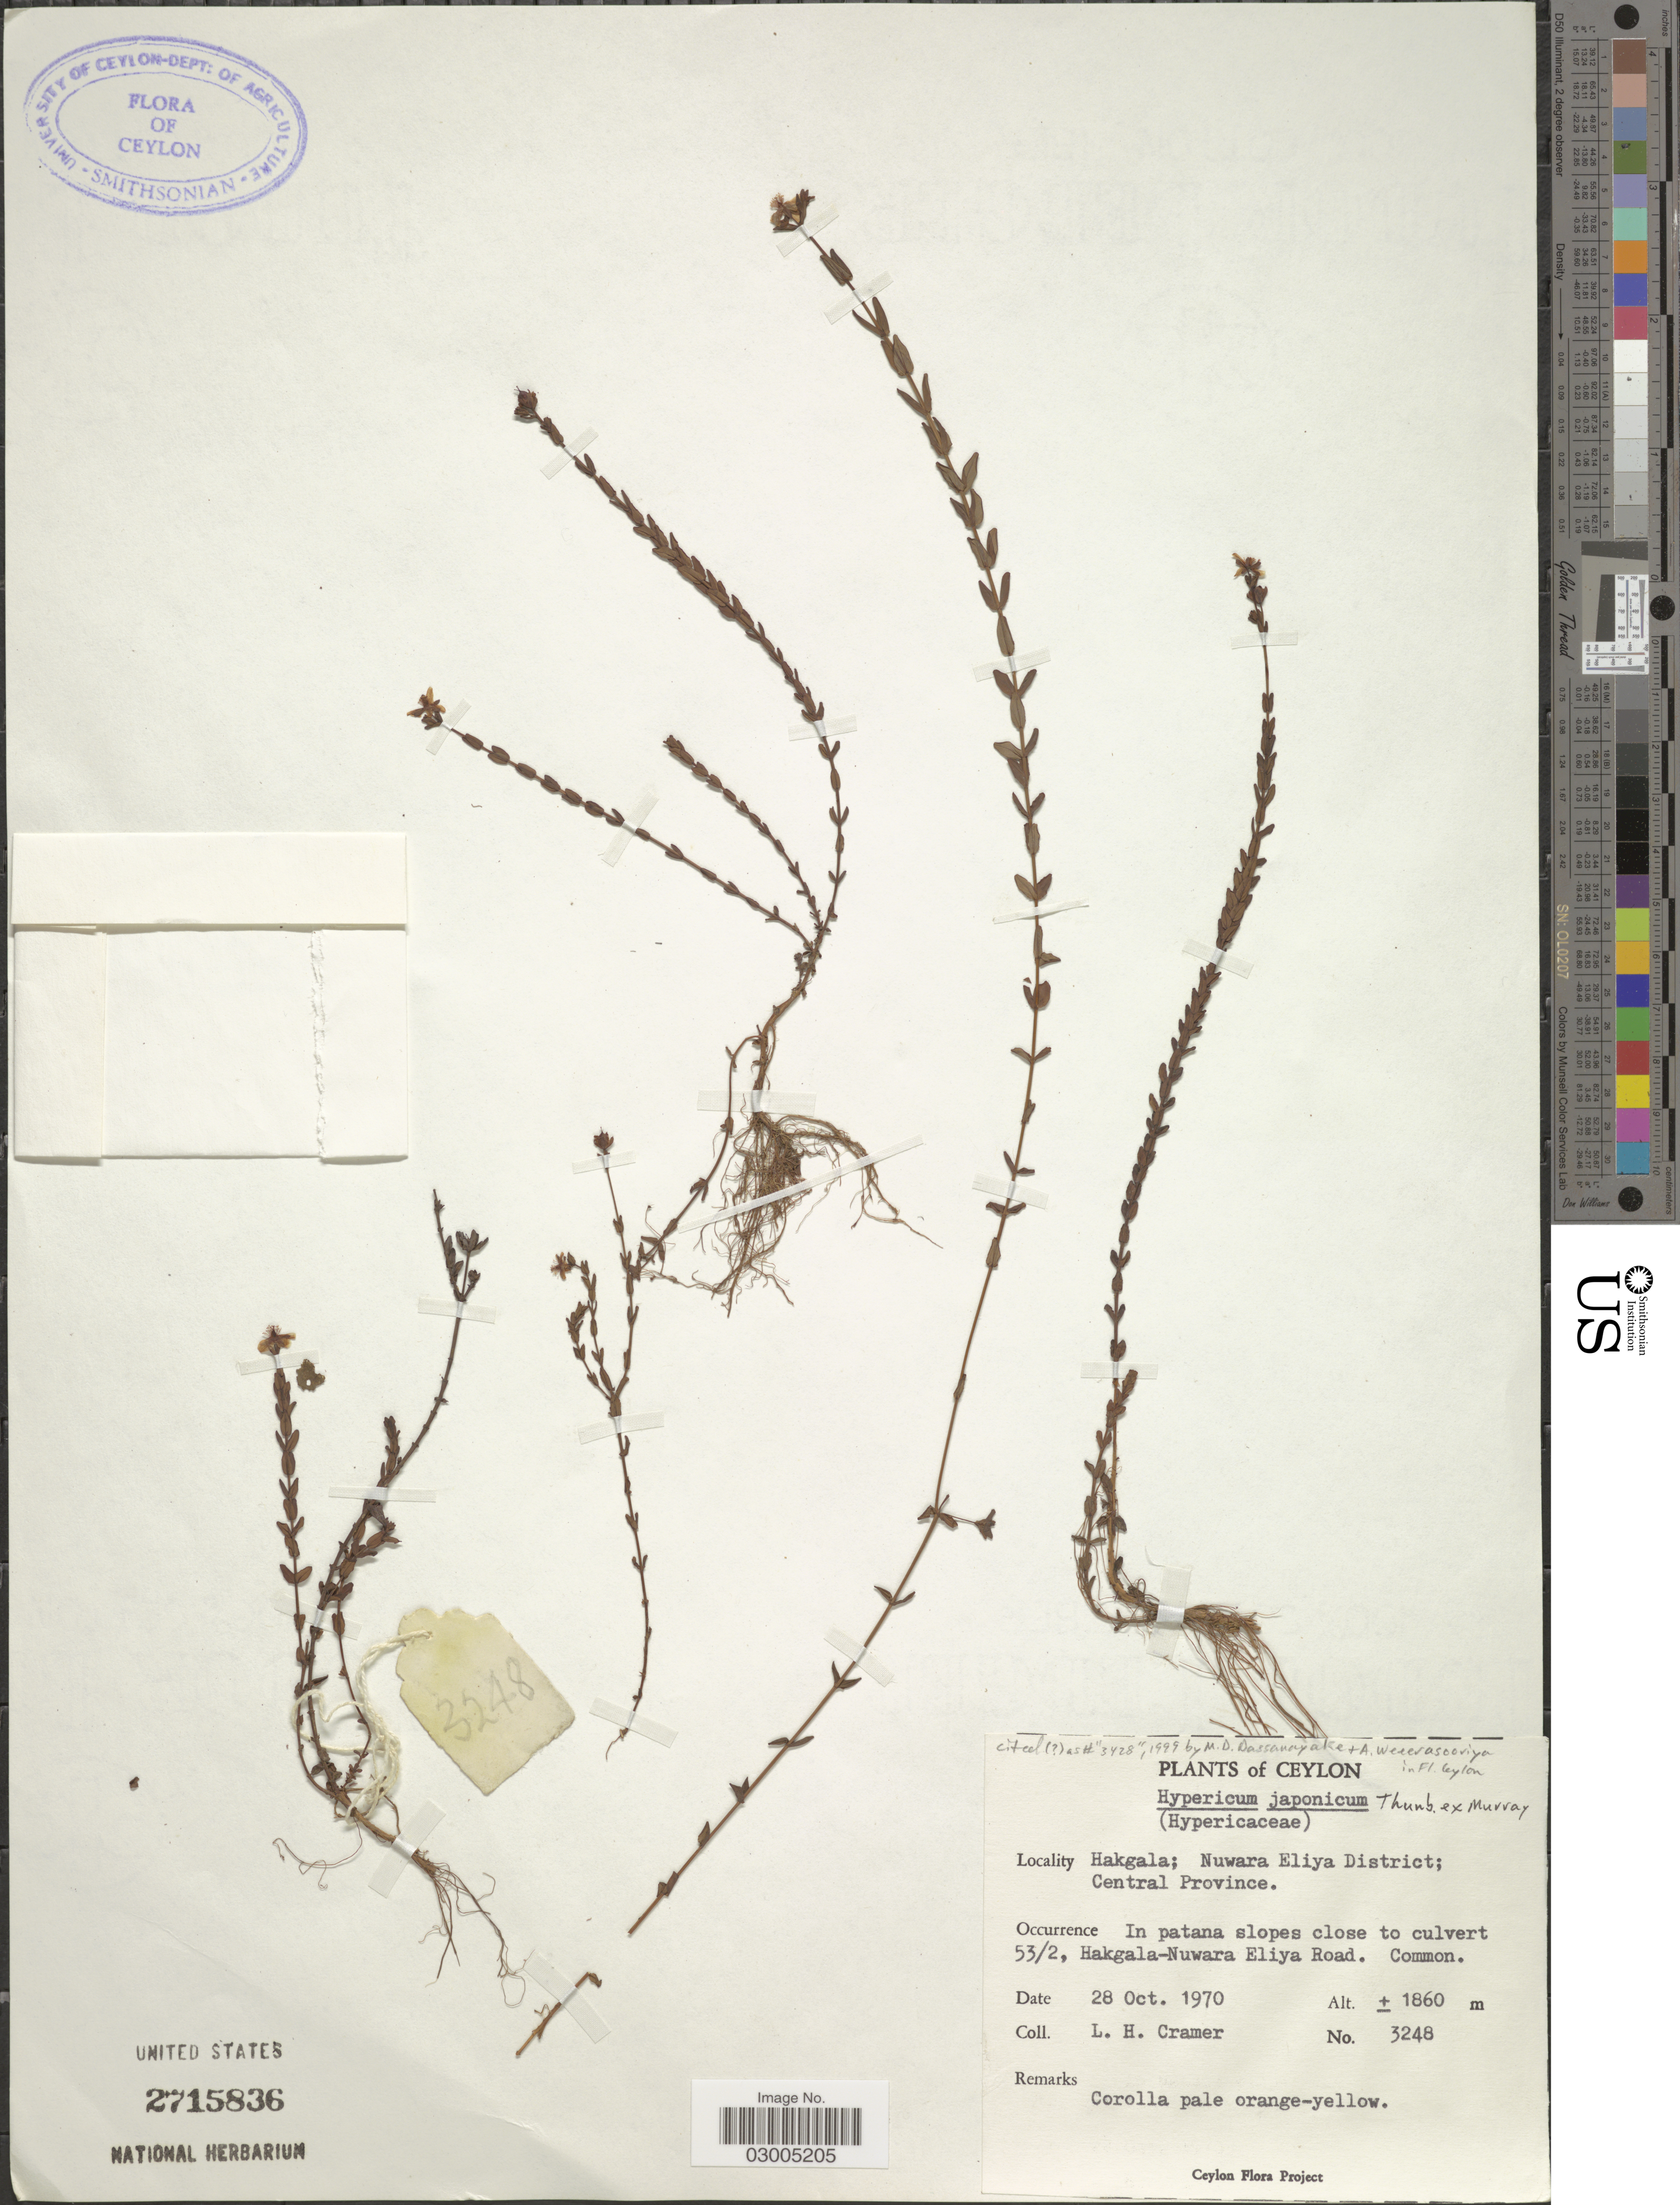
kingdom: Plantae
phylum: Tracheophyta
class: Magnoliopsida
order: Malpighiales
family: Hypericaceae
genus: Hypericum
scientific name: Hypericum japonicum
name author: Thunb.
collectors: L. H. Cramer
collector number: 3248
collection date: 1970-10-28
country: Sri Lanka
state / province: Central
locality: Ceylon. Hakgala; Nuwara Eliya District. In patana slopes close to culvert 53/2, Hakgala-Nuwara Eliya Road.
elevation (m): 1860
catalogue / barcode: US 2715836